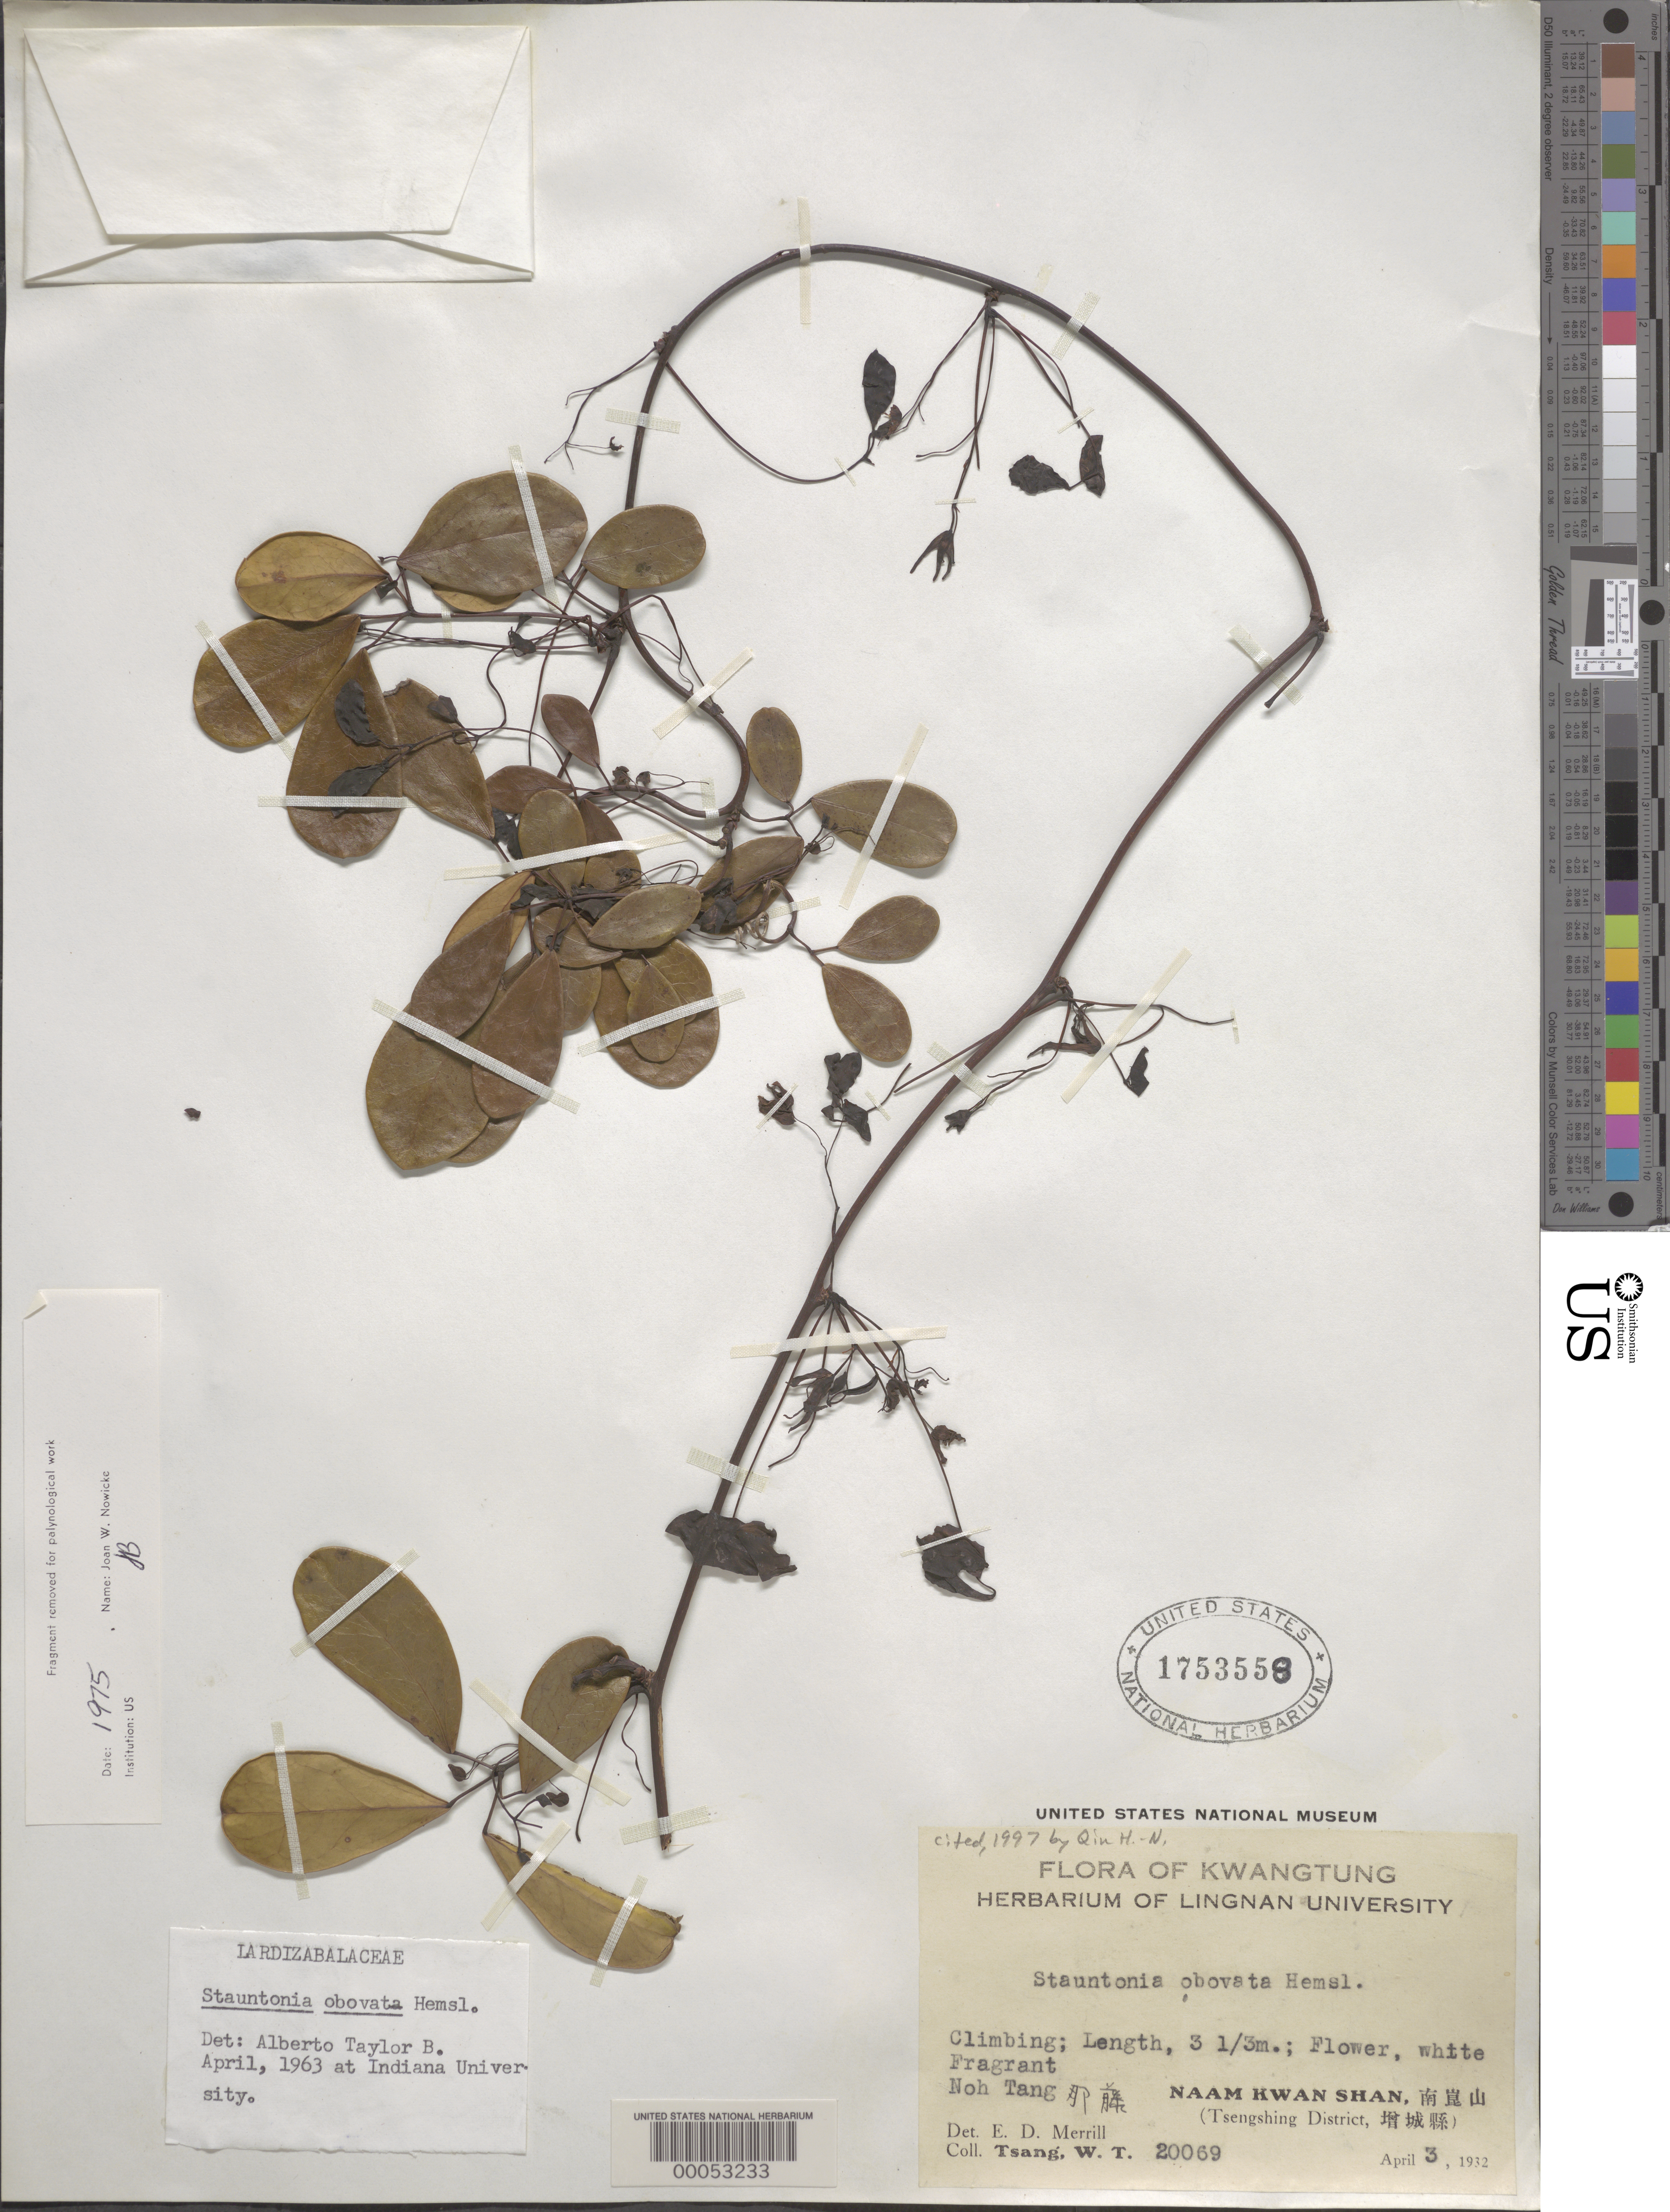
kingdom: Plantae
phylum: Tracheophyta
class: Magnoliopsida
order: Ranunculales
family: Lardizabalaceae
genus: Stauntonia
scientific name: Stauntonia obovata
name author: Hemsl.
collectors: W. T. Tsang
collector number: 20069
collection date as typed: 03 Apr 1932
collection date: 1932-04-03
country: China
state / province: Guangdong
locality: Naam kwan shan, tsengshing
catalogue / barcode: US 1753558